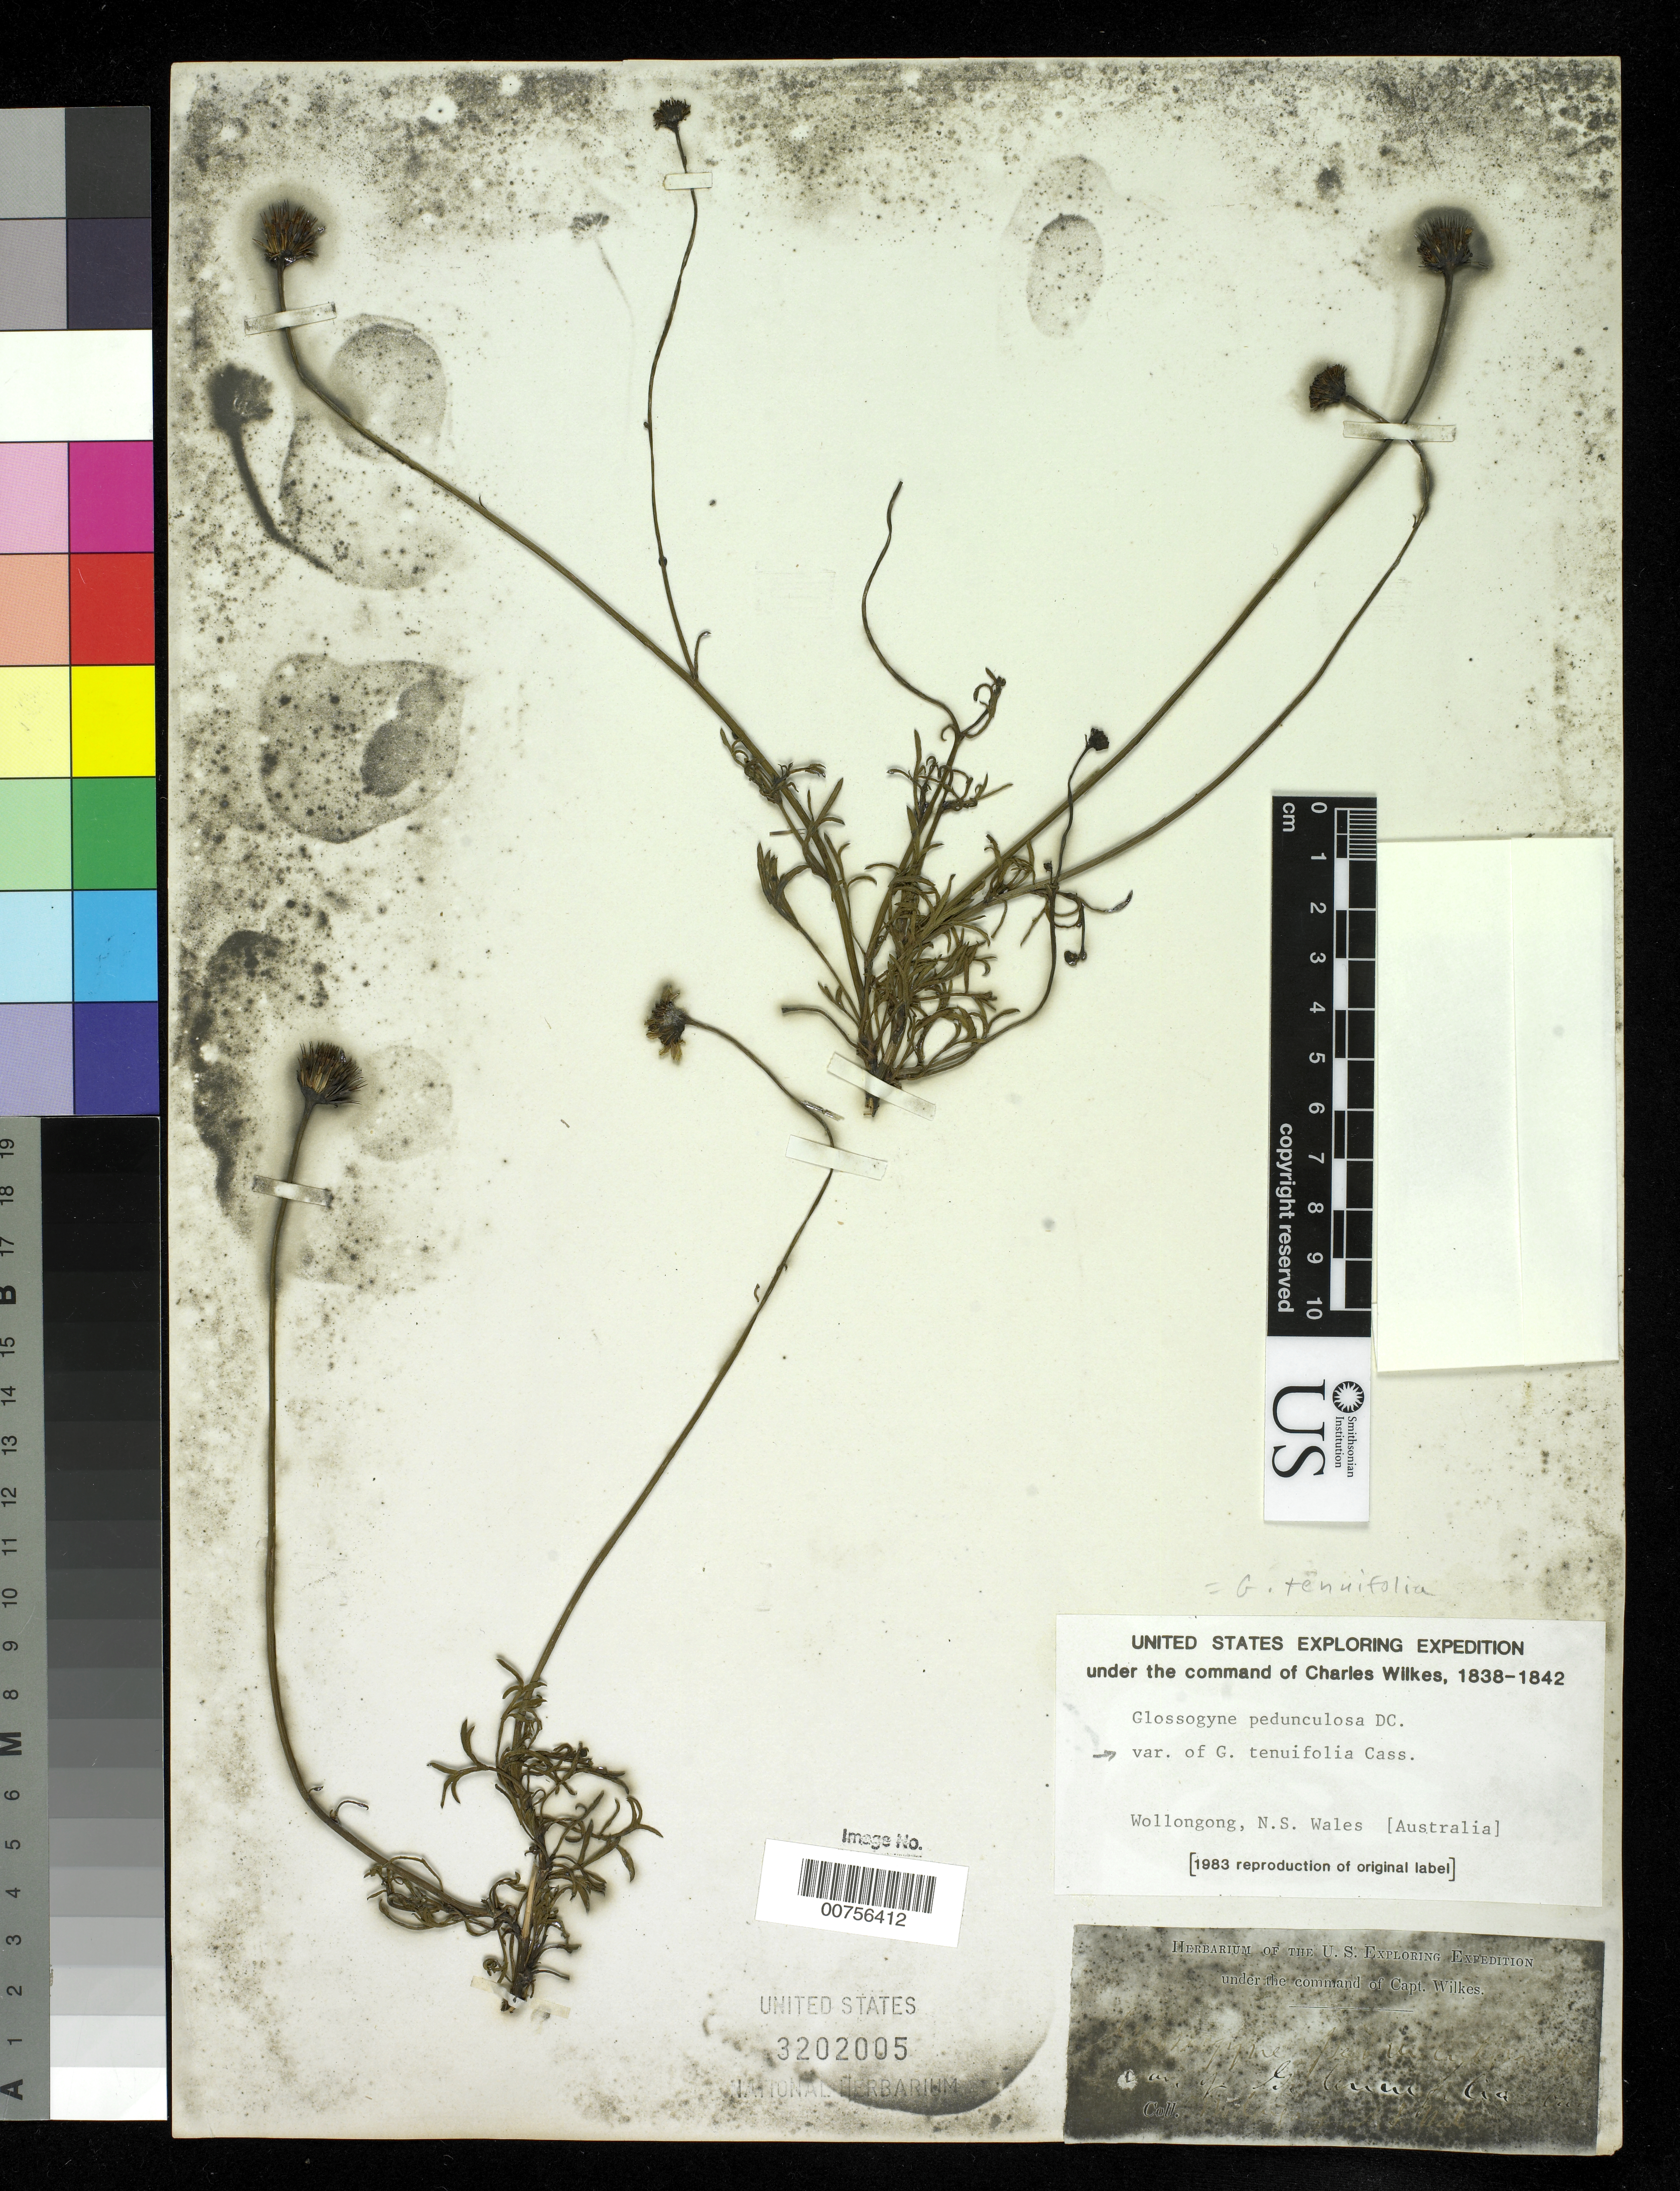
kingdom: Plantae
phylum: Tracheophyta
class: Magnoliopsida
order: Asterales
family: Asteraceae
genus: Glossogyne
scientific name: Glossogyne pedunculosa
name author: DC.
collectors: Wilkes Explor. Exped.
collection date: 1838/1842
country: Australia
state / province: New South Wales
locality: Woolongong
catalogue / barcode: US 3202005